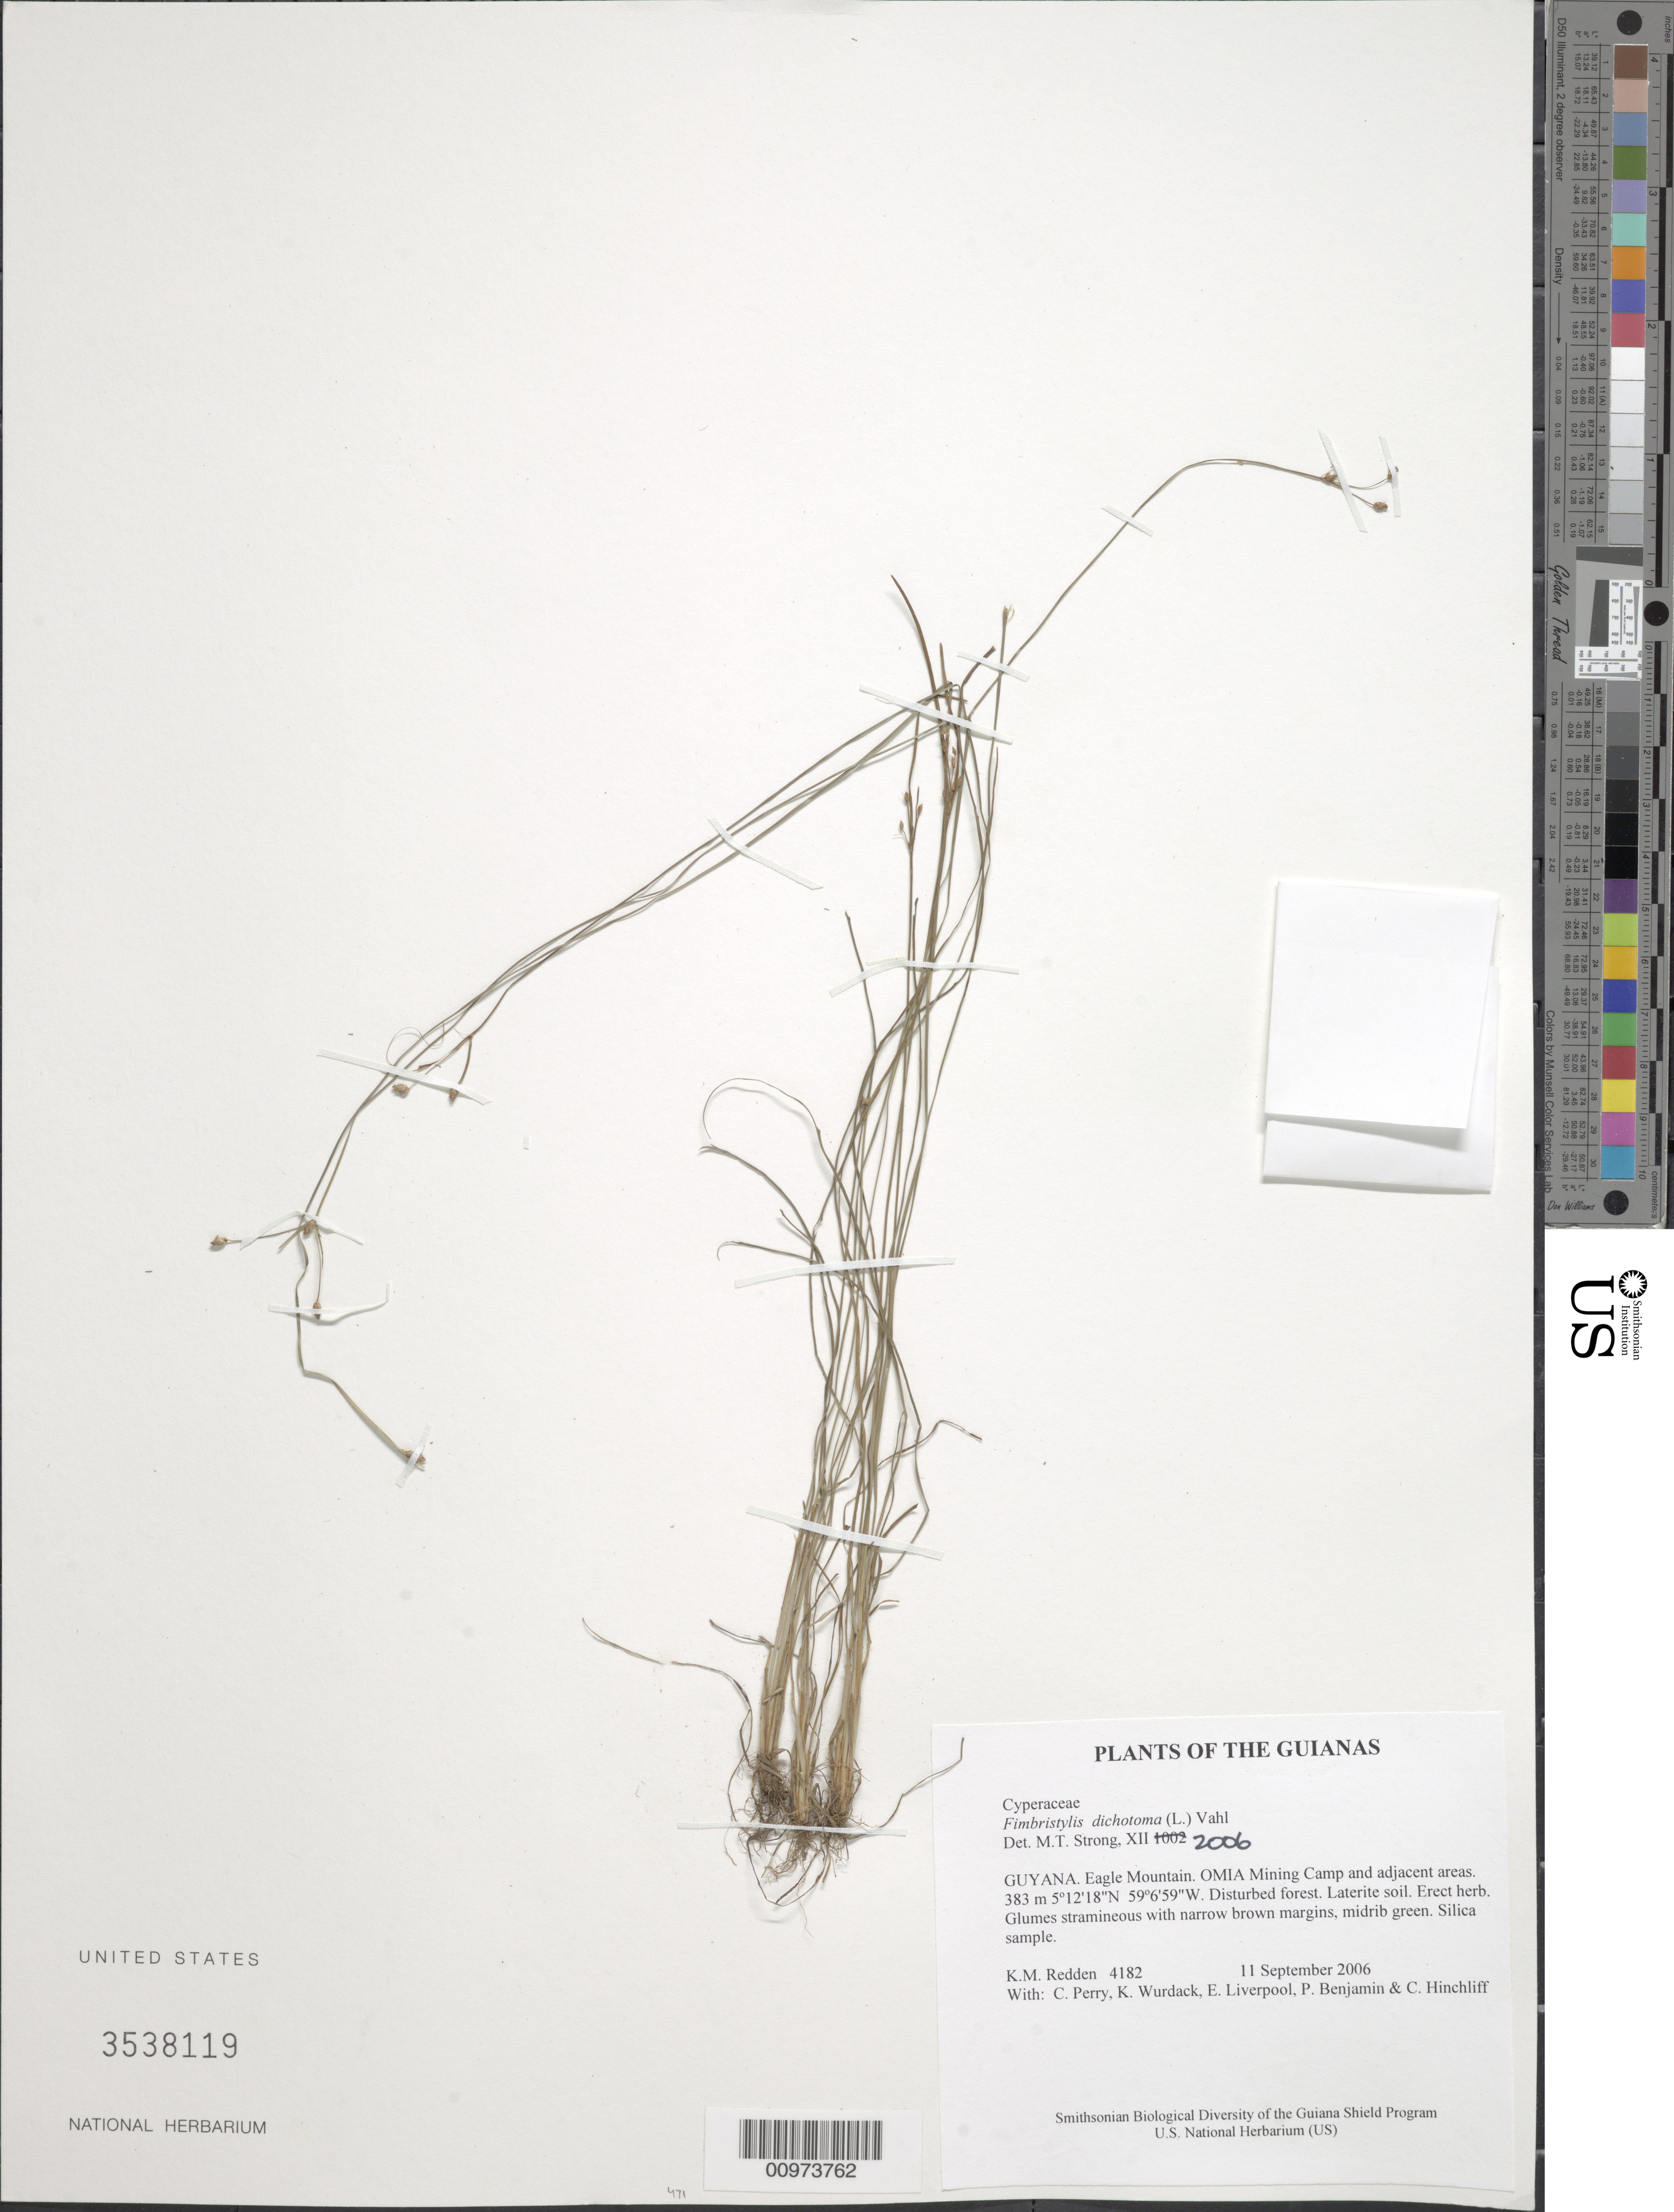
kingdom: Plantae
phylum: Tracheophyta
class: Liliopsida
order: Poales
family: Cyperaceae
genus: Fimbristylis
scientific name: Fimbristylis dichotoma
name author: (L.) Vahl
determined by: Strong, M. T., (US), Smithsonian Institution - National Museum of Natural History (UNITED STATES)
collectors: K. M. Redden, C. Perry, K. Wurdack, E. Liverpool, P. Benjamin & C. E. Hinchliff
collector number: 4182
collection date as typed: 11 September 2006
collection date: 2006-09-11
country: Guyana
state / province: Potaro-Siparuni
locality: Eagle Mountain. OMIA Mining Camp and adjacent areas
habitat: Disturbed forest. Laterite soil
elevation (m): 383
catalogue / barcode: US 3538119